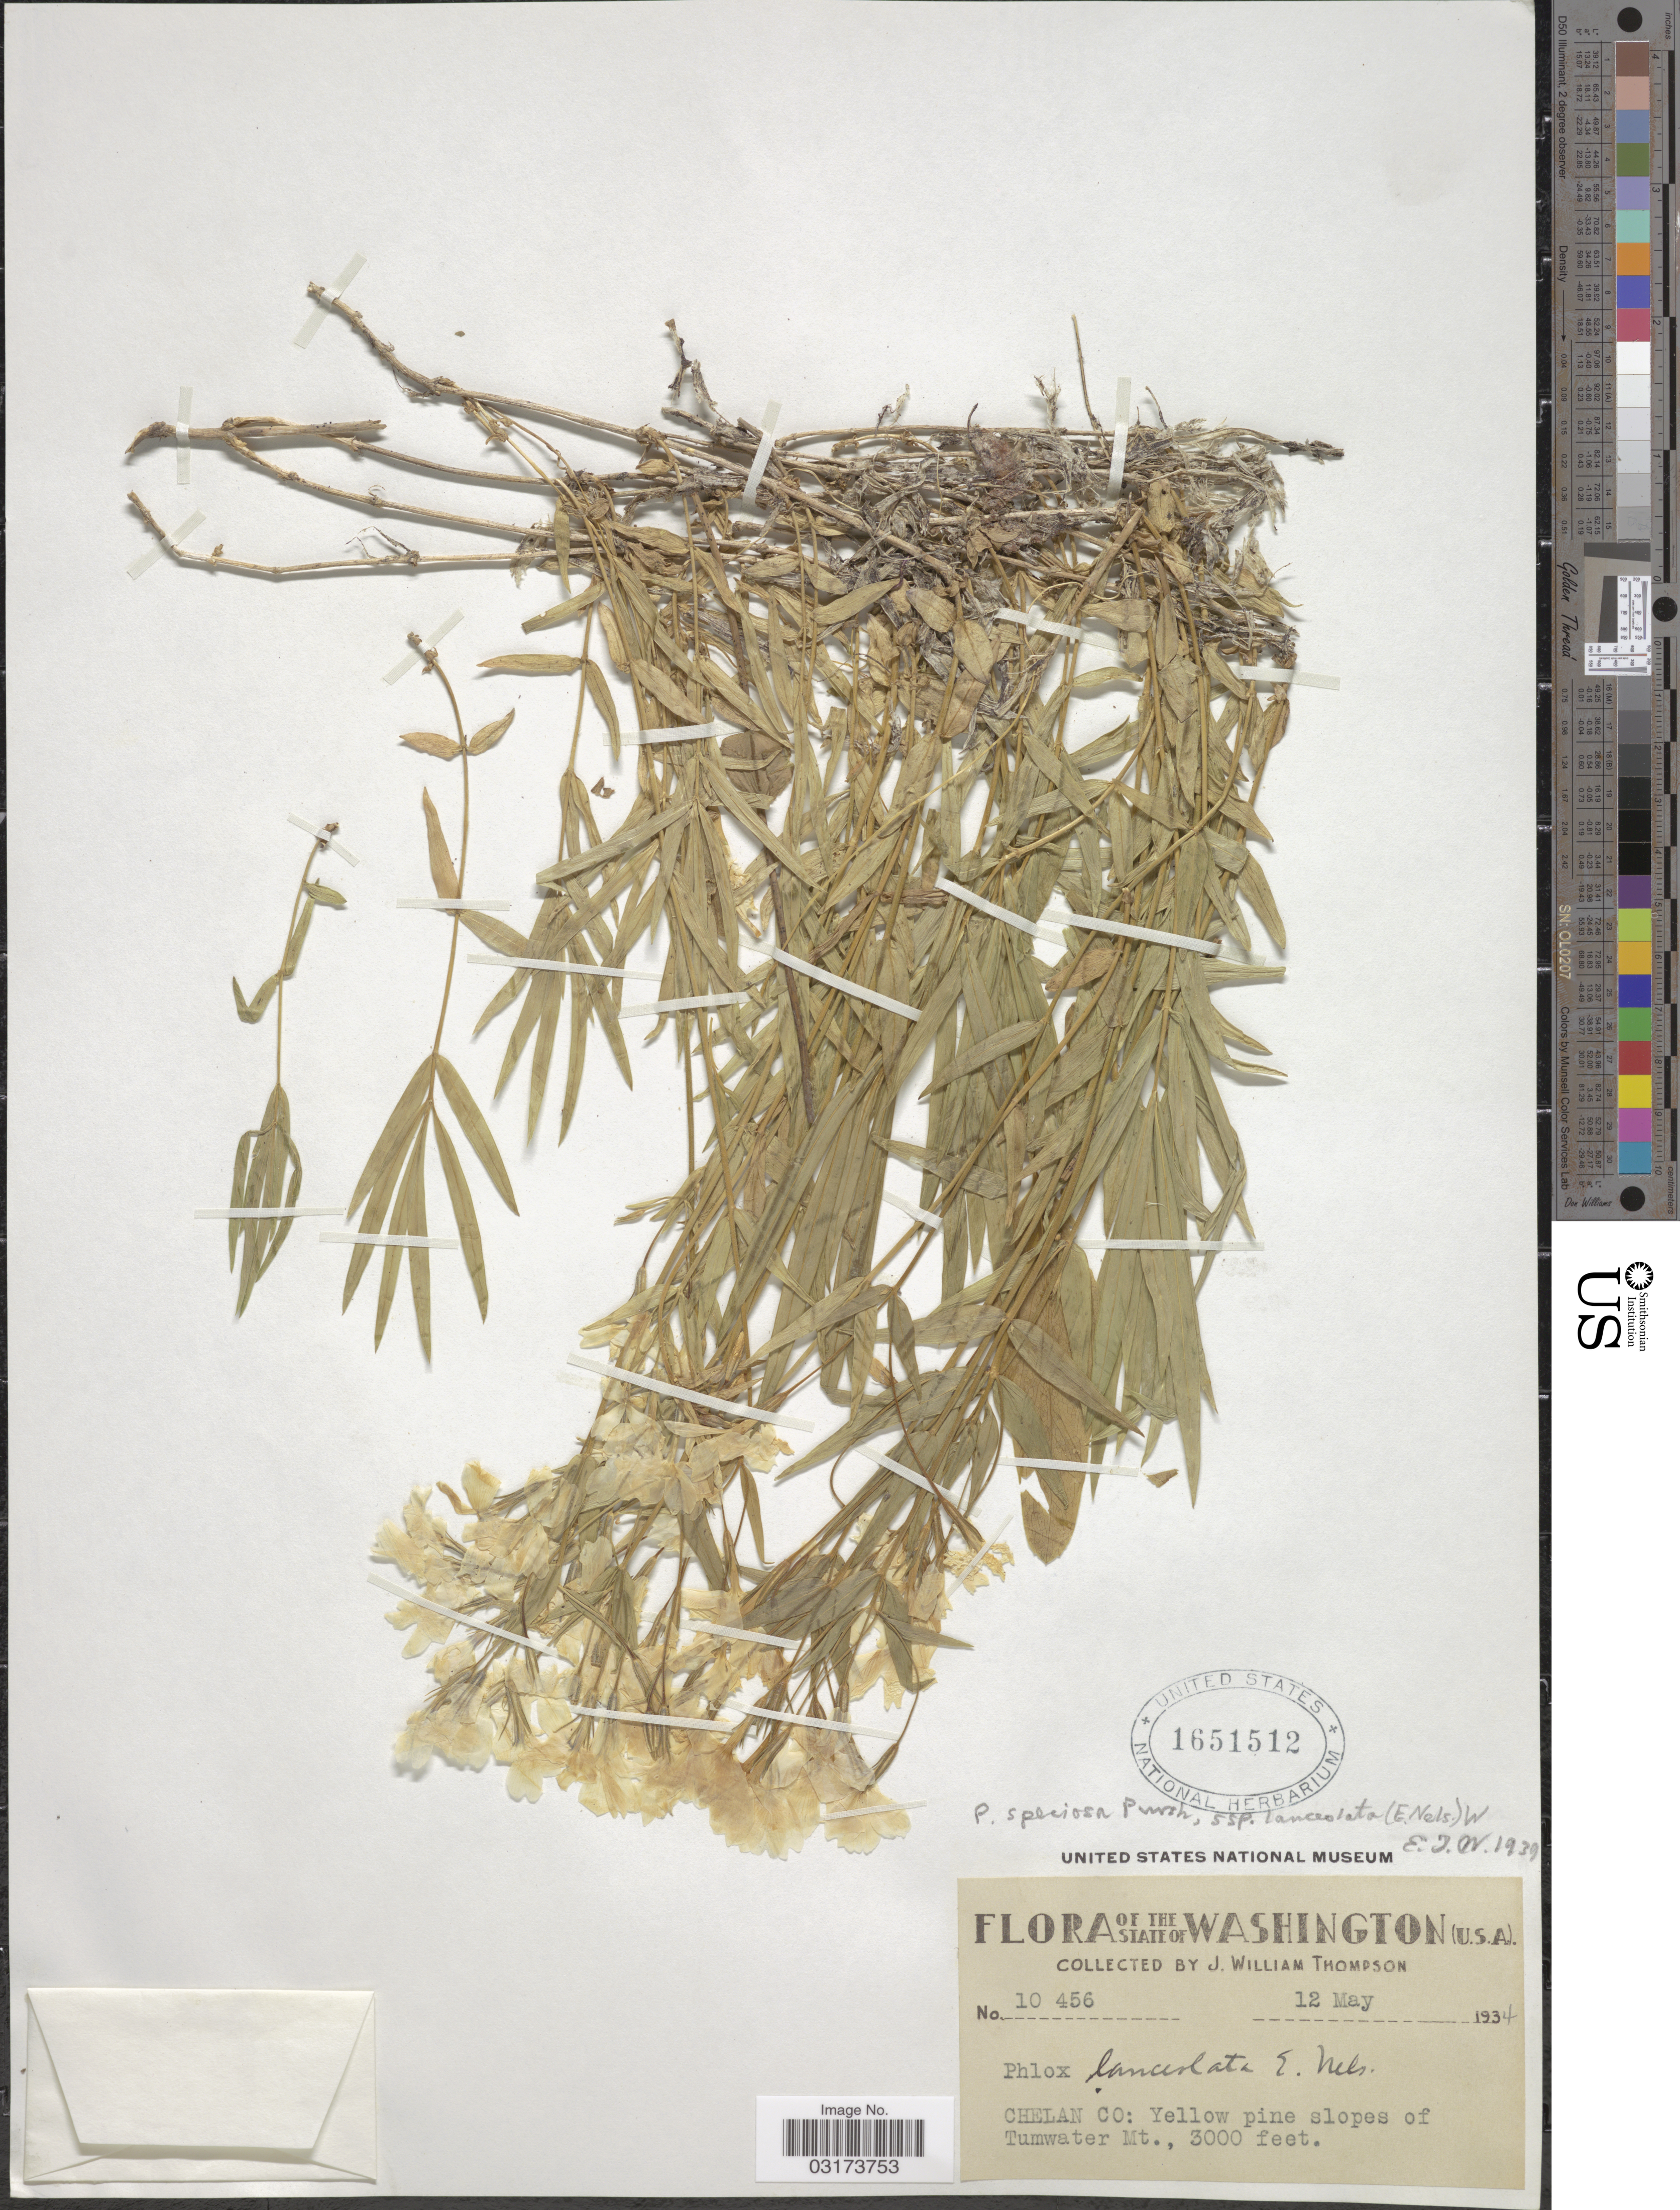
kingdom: Plantae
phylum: Tracheophyta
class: Magnoliopsida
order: Ericales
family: Polemoniaceae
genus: Phlox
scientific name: Phlox speciosa subsp. lanceolata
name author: (E.E. Nelson) Wherry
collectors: J. W. Thompson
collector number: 10456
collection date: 1934-05-12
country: United States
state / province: Washington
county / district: Chelan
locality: Chelan Co: Yellow pine slopes of Tumwater Mt.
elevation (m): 914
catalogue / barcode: US 1651512